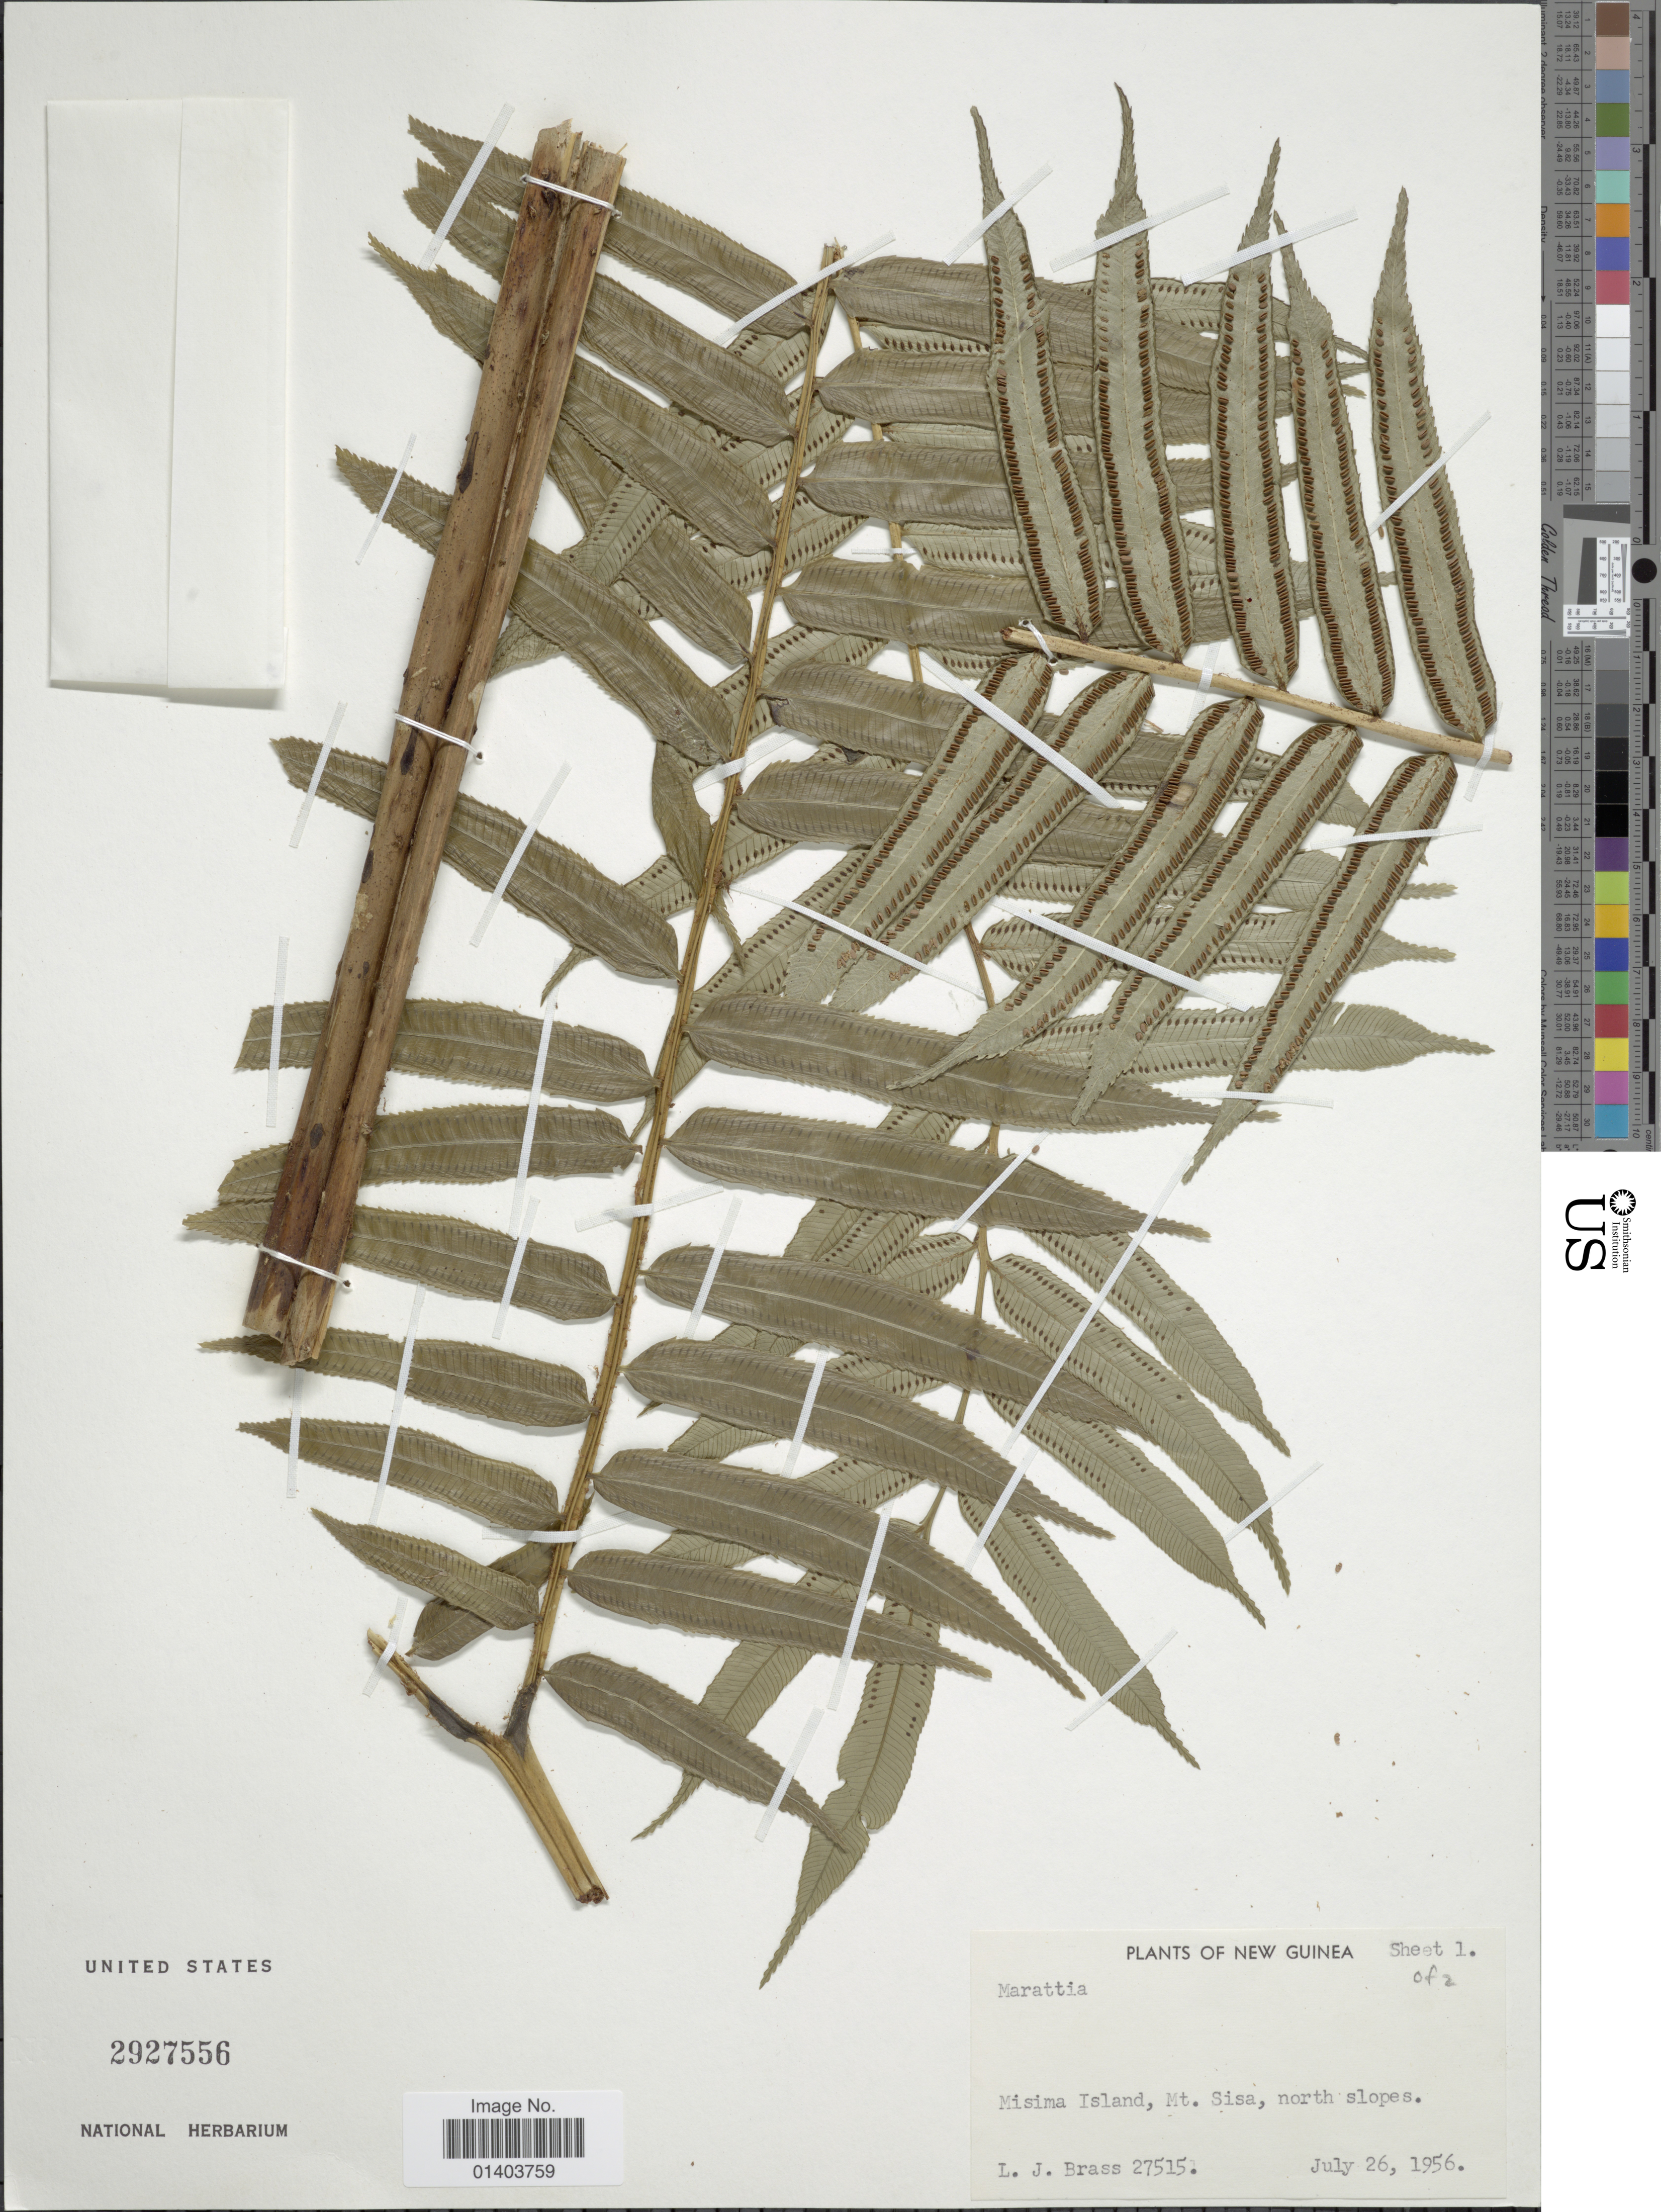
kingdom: Plantae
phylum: Tracheophyta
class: Polypodiopsida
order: Marattiales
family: Marattiaceae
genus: Ptisana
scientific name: Ptisana sp.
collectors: L. J. Brass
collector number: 27515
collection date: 1956-07-26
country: Papua New Guinea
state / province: Milne Bay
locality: New Guinea, Misima Island, Mt Sisa, north slopes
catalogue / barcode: US 2927556